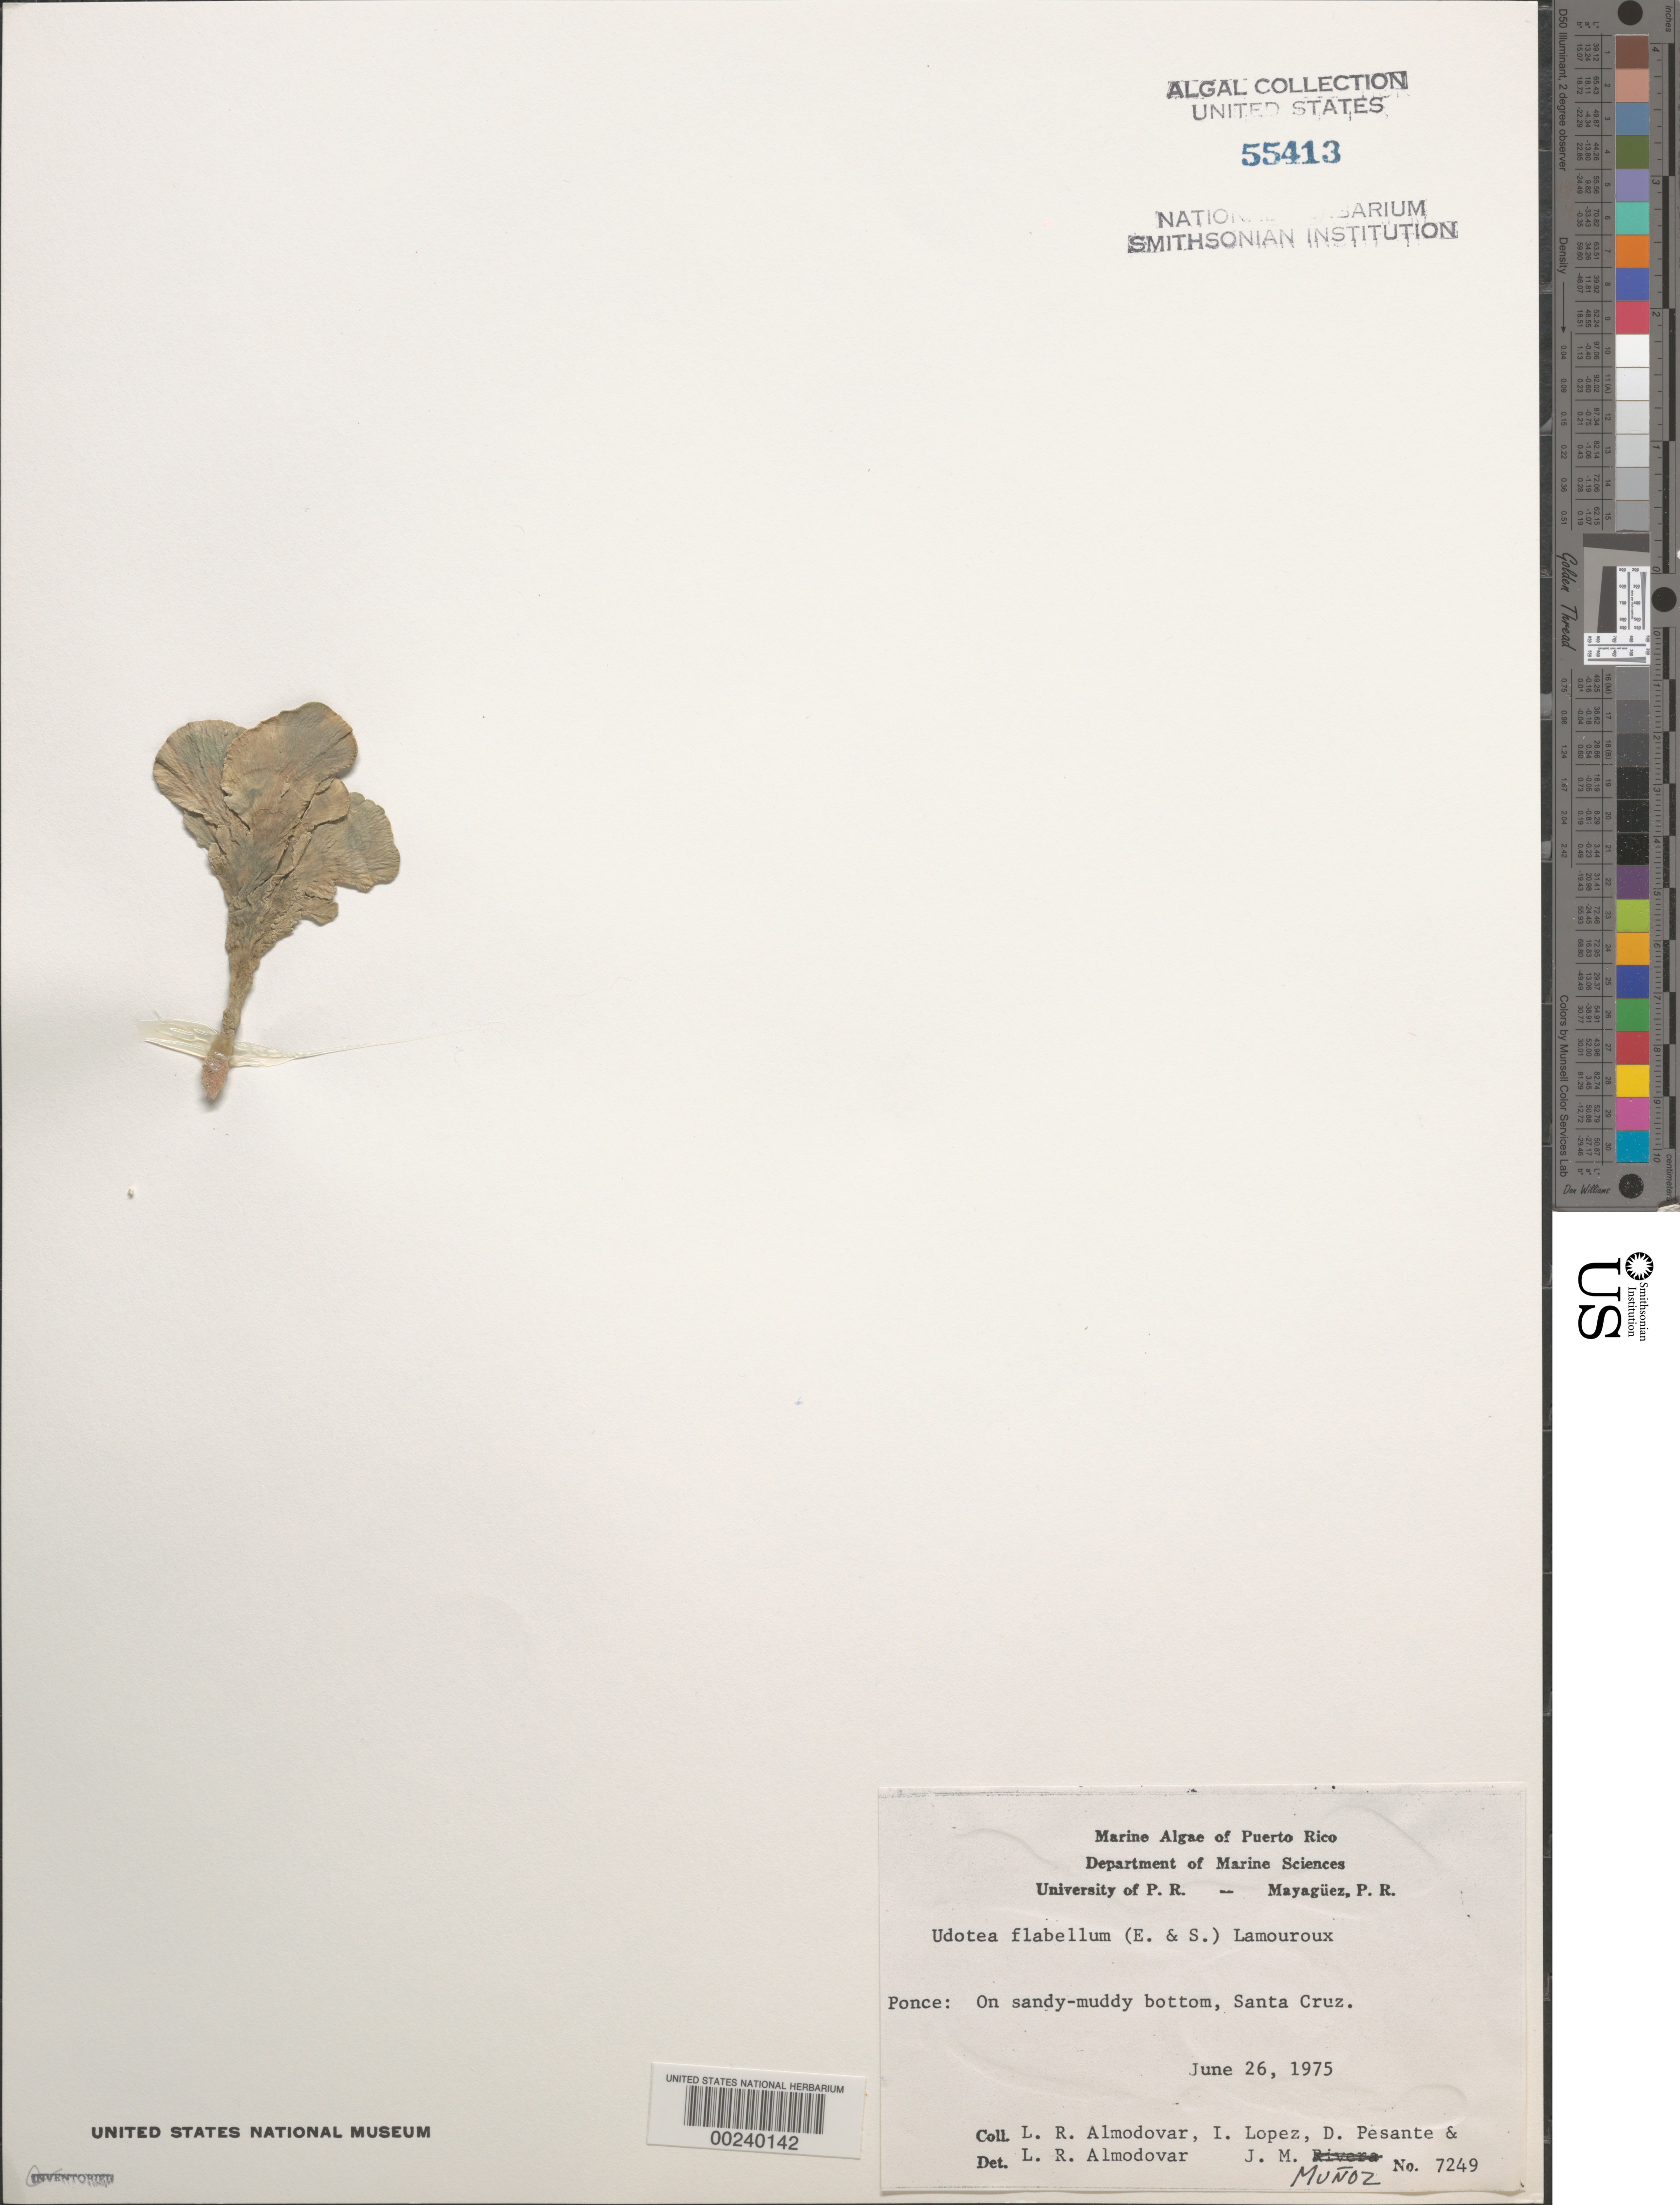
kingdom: Plantae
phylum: Chlorophyta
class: Ulvophyceae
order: Bryopsidales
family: Udoteaceae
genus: Udotea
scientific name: Udotea flabellum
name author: (J. Ellis & Sol.) M. Howe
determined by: Almodovar, L. R.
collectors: L. Almodovar, I. Lopéz, D. Pesante & J. Muñoz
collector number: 7249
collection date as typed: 26 Jun 1975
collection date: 1975-06-26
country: Puerto Rico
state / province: Ponce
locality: Santa cruz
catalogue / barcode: US 55413